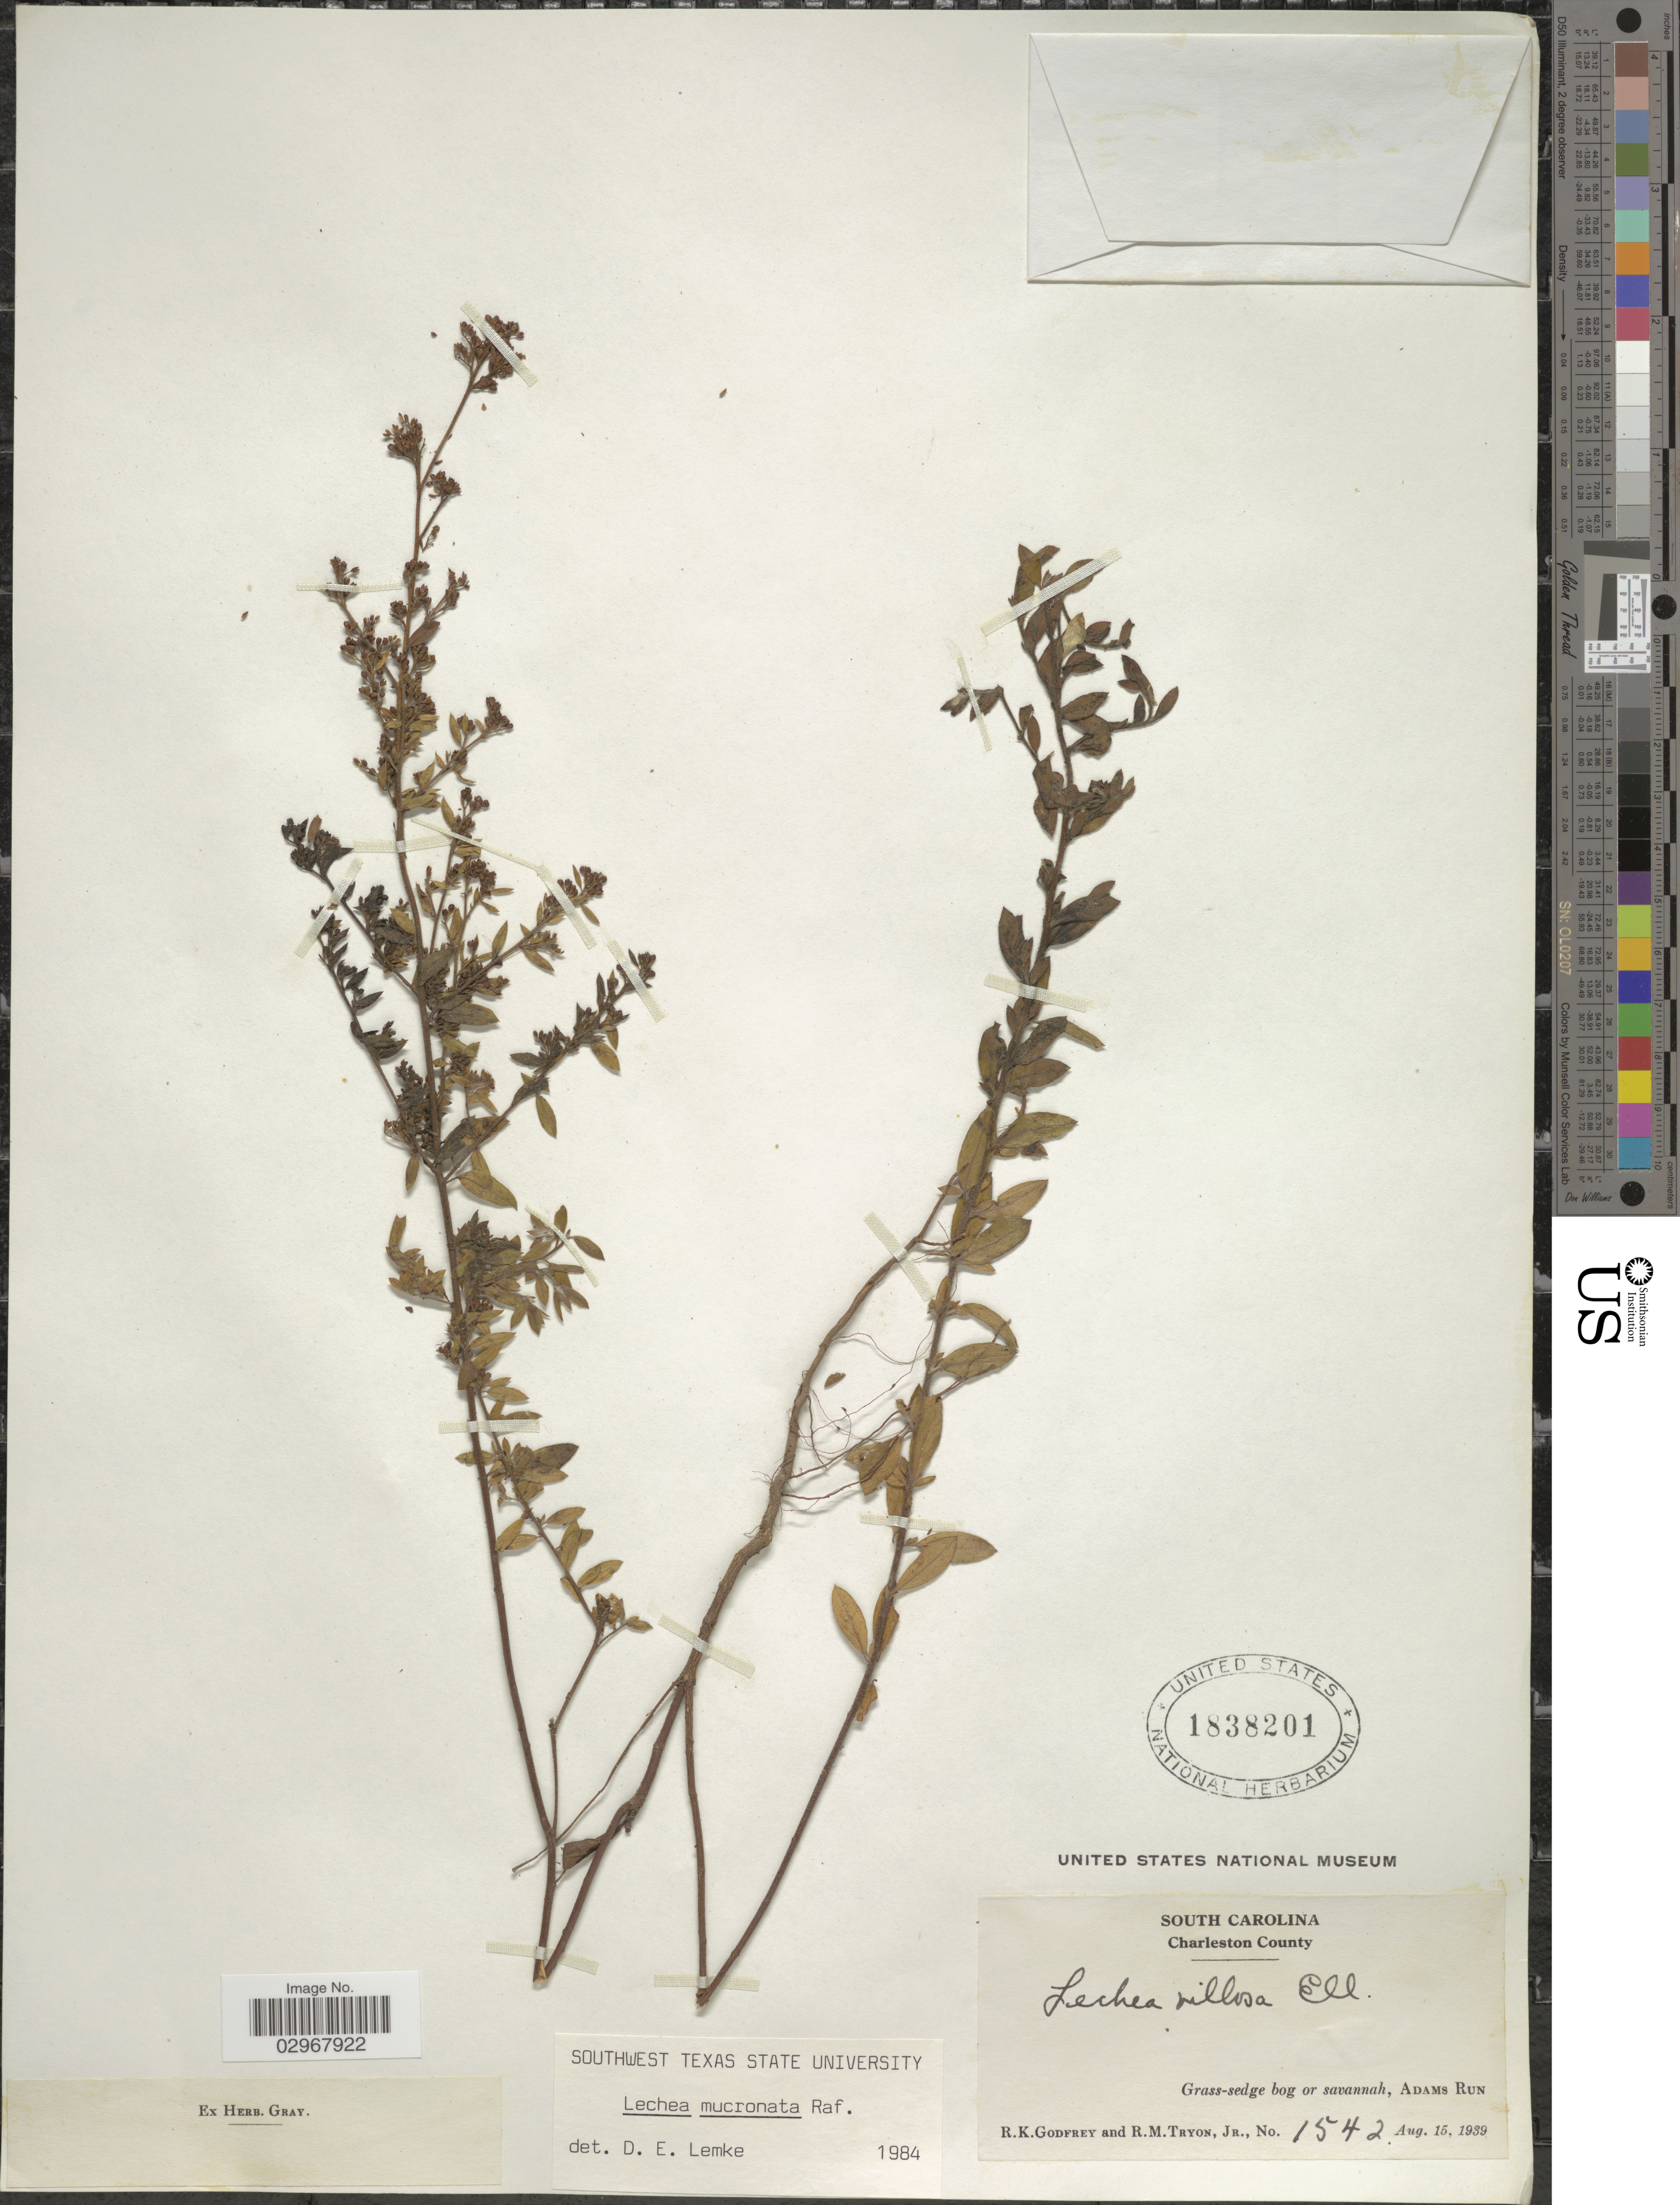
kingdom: Plantae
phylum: Tracheophyta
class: Magnoliopsida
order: Malvales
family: Cistaceae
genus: Lechea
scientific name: Lechea mucronata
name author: Raf.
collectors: R. K. Godfrey & R. Tryon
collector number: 1542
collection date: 1939-08-15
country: United States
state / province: South Carolina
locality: Charleston County. Grass-sedge bog or savannah, Adams Run.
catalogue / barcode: US 1838201